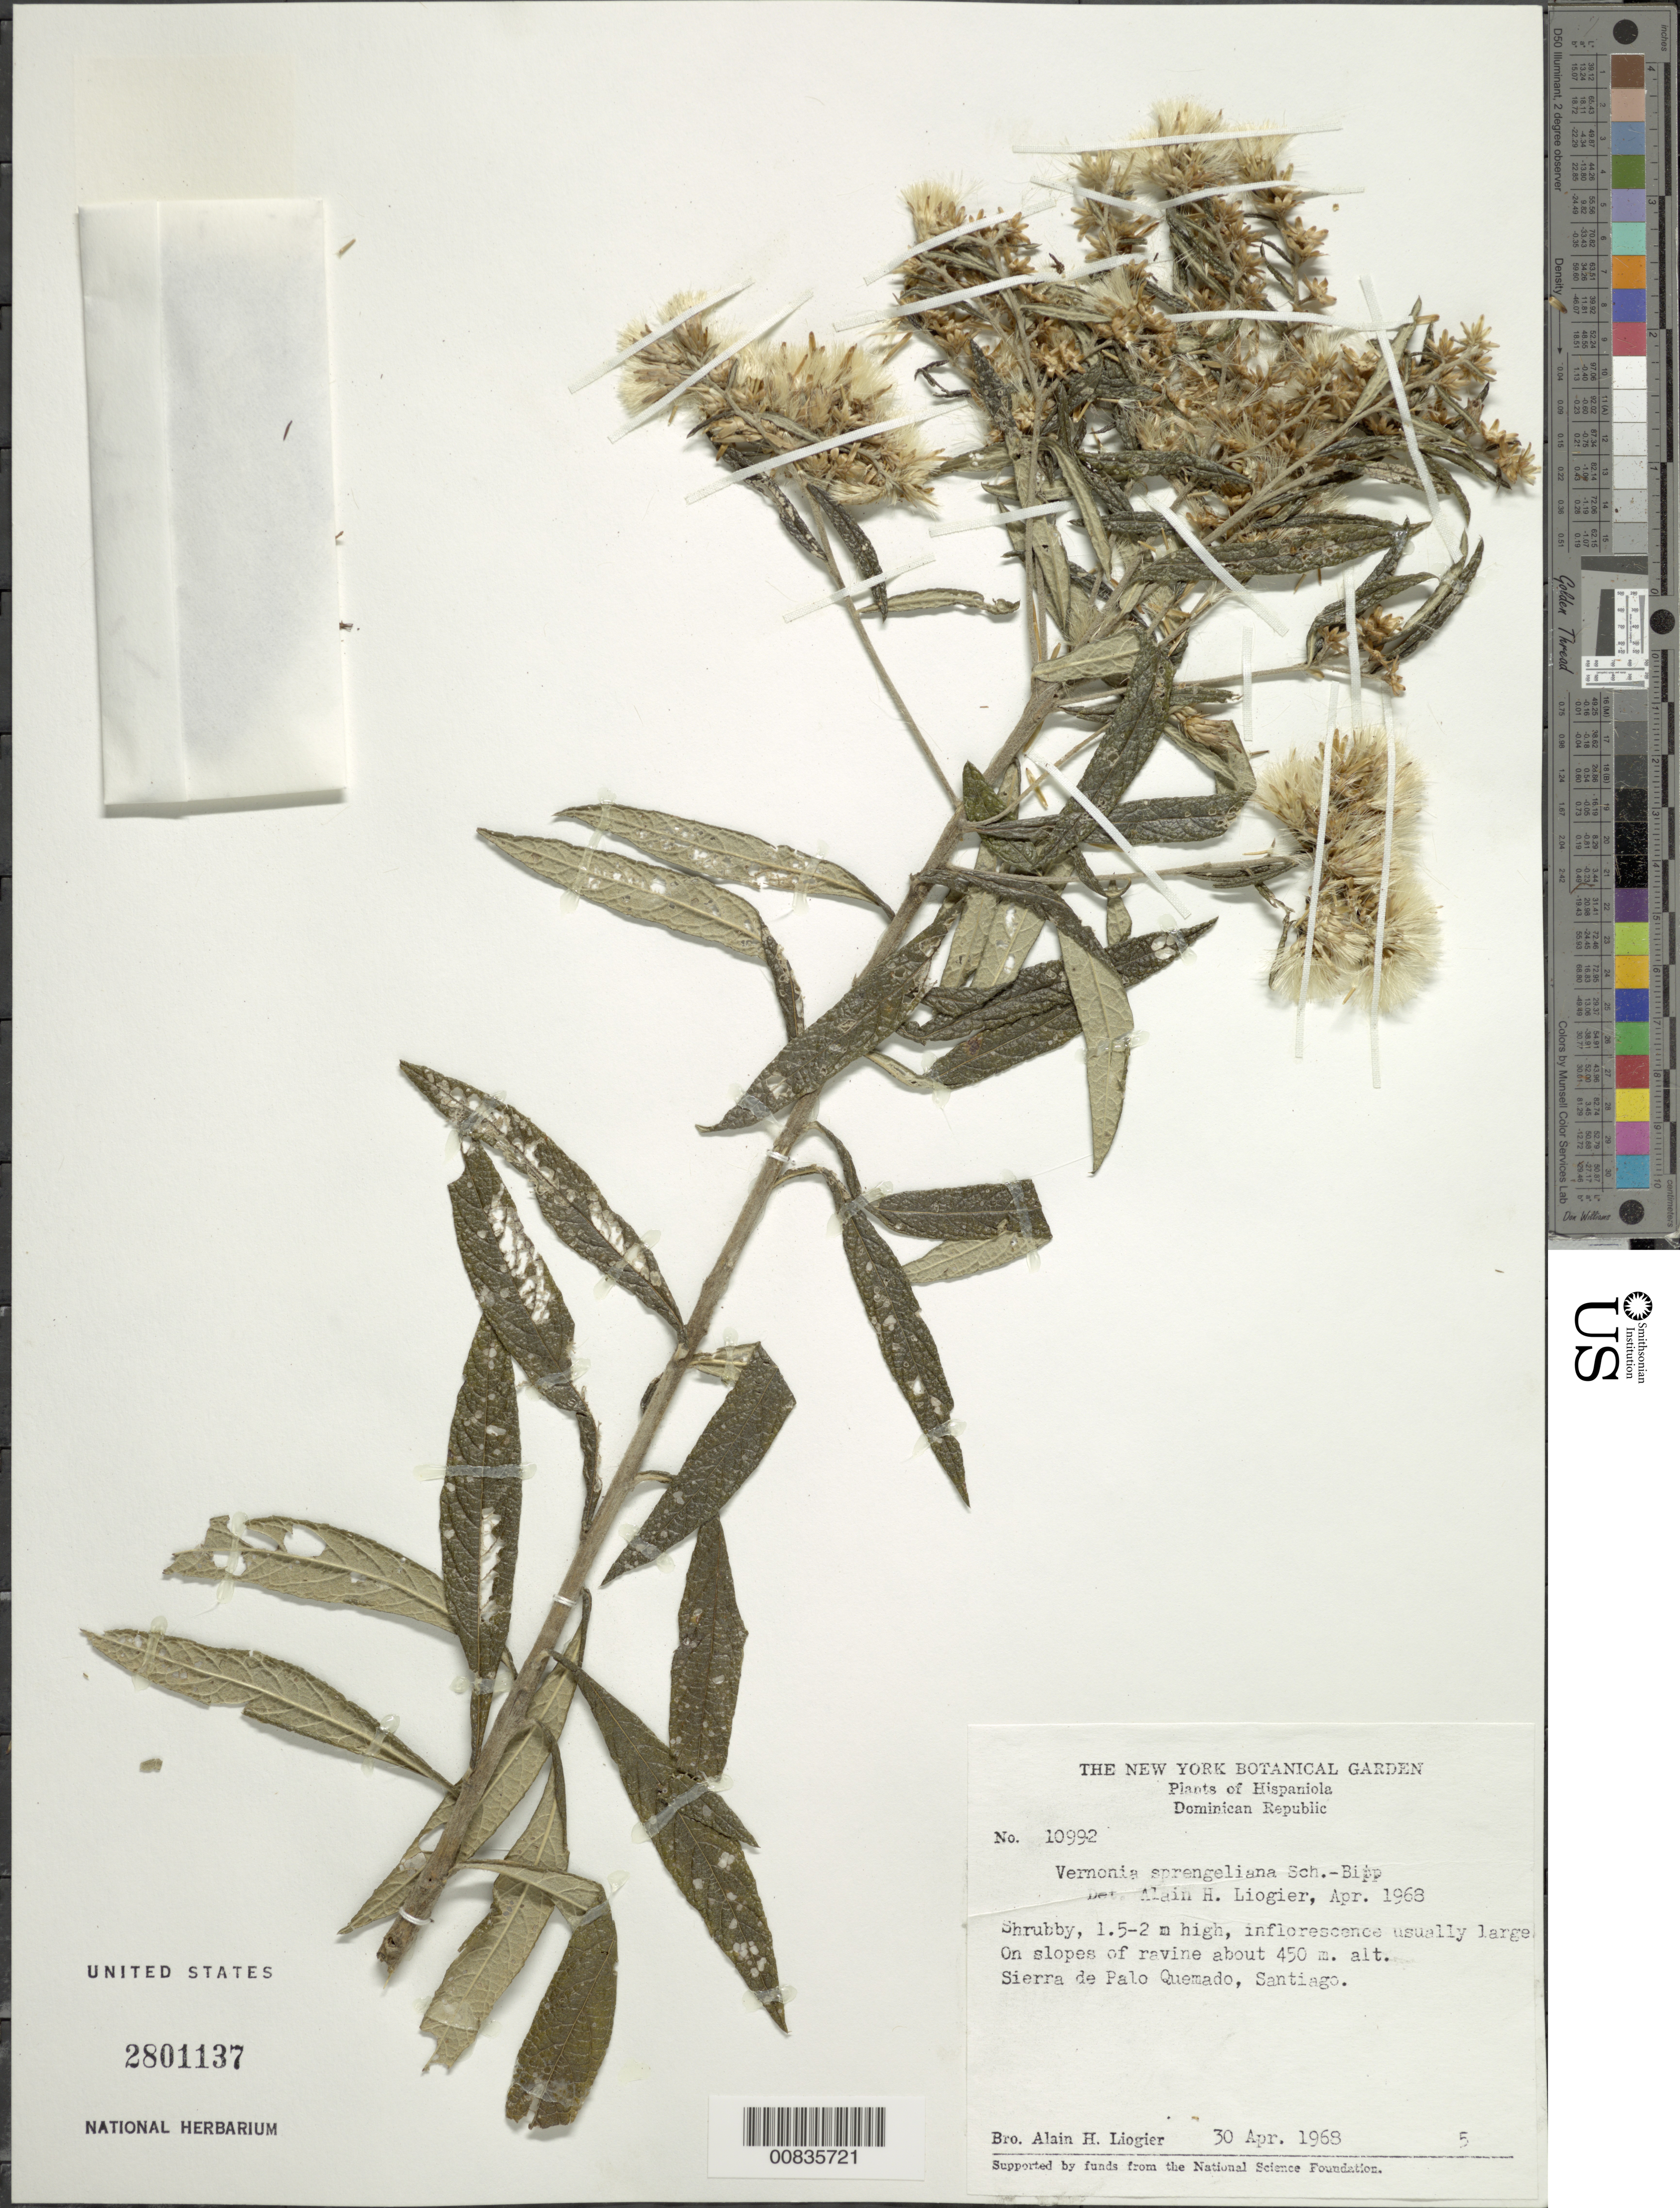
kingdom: Plantae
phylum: Tracheophyta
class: Magnoliopsida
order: Asterales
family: Asteraceae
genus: Lepidaploa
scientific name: Lepidaploa sprengeliana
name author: (Sch. Bip.) H. Rob.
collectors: A. H. Liogier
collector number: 10992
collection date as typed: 30 Apr 1968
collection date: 1968-04-30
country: Dominican Republic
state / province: Santiago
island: Hispaniola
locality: Sierra de Palo Quemado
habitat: On slopes of ravine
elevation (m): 450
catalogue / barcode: US 2801137